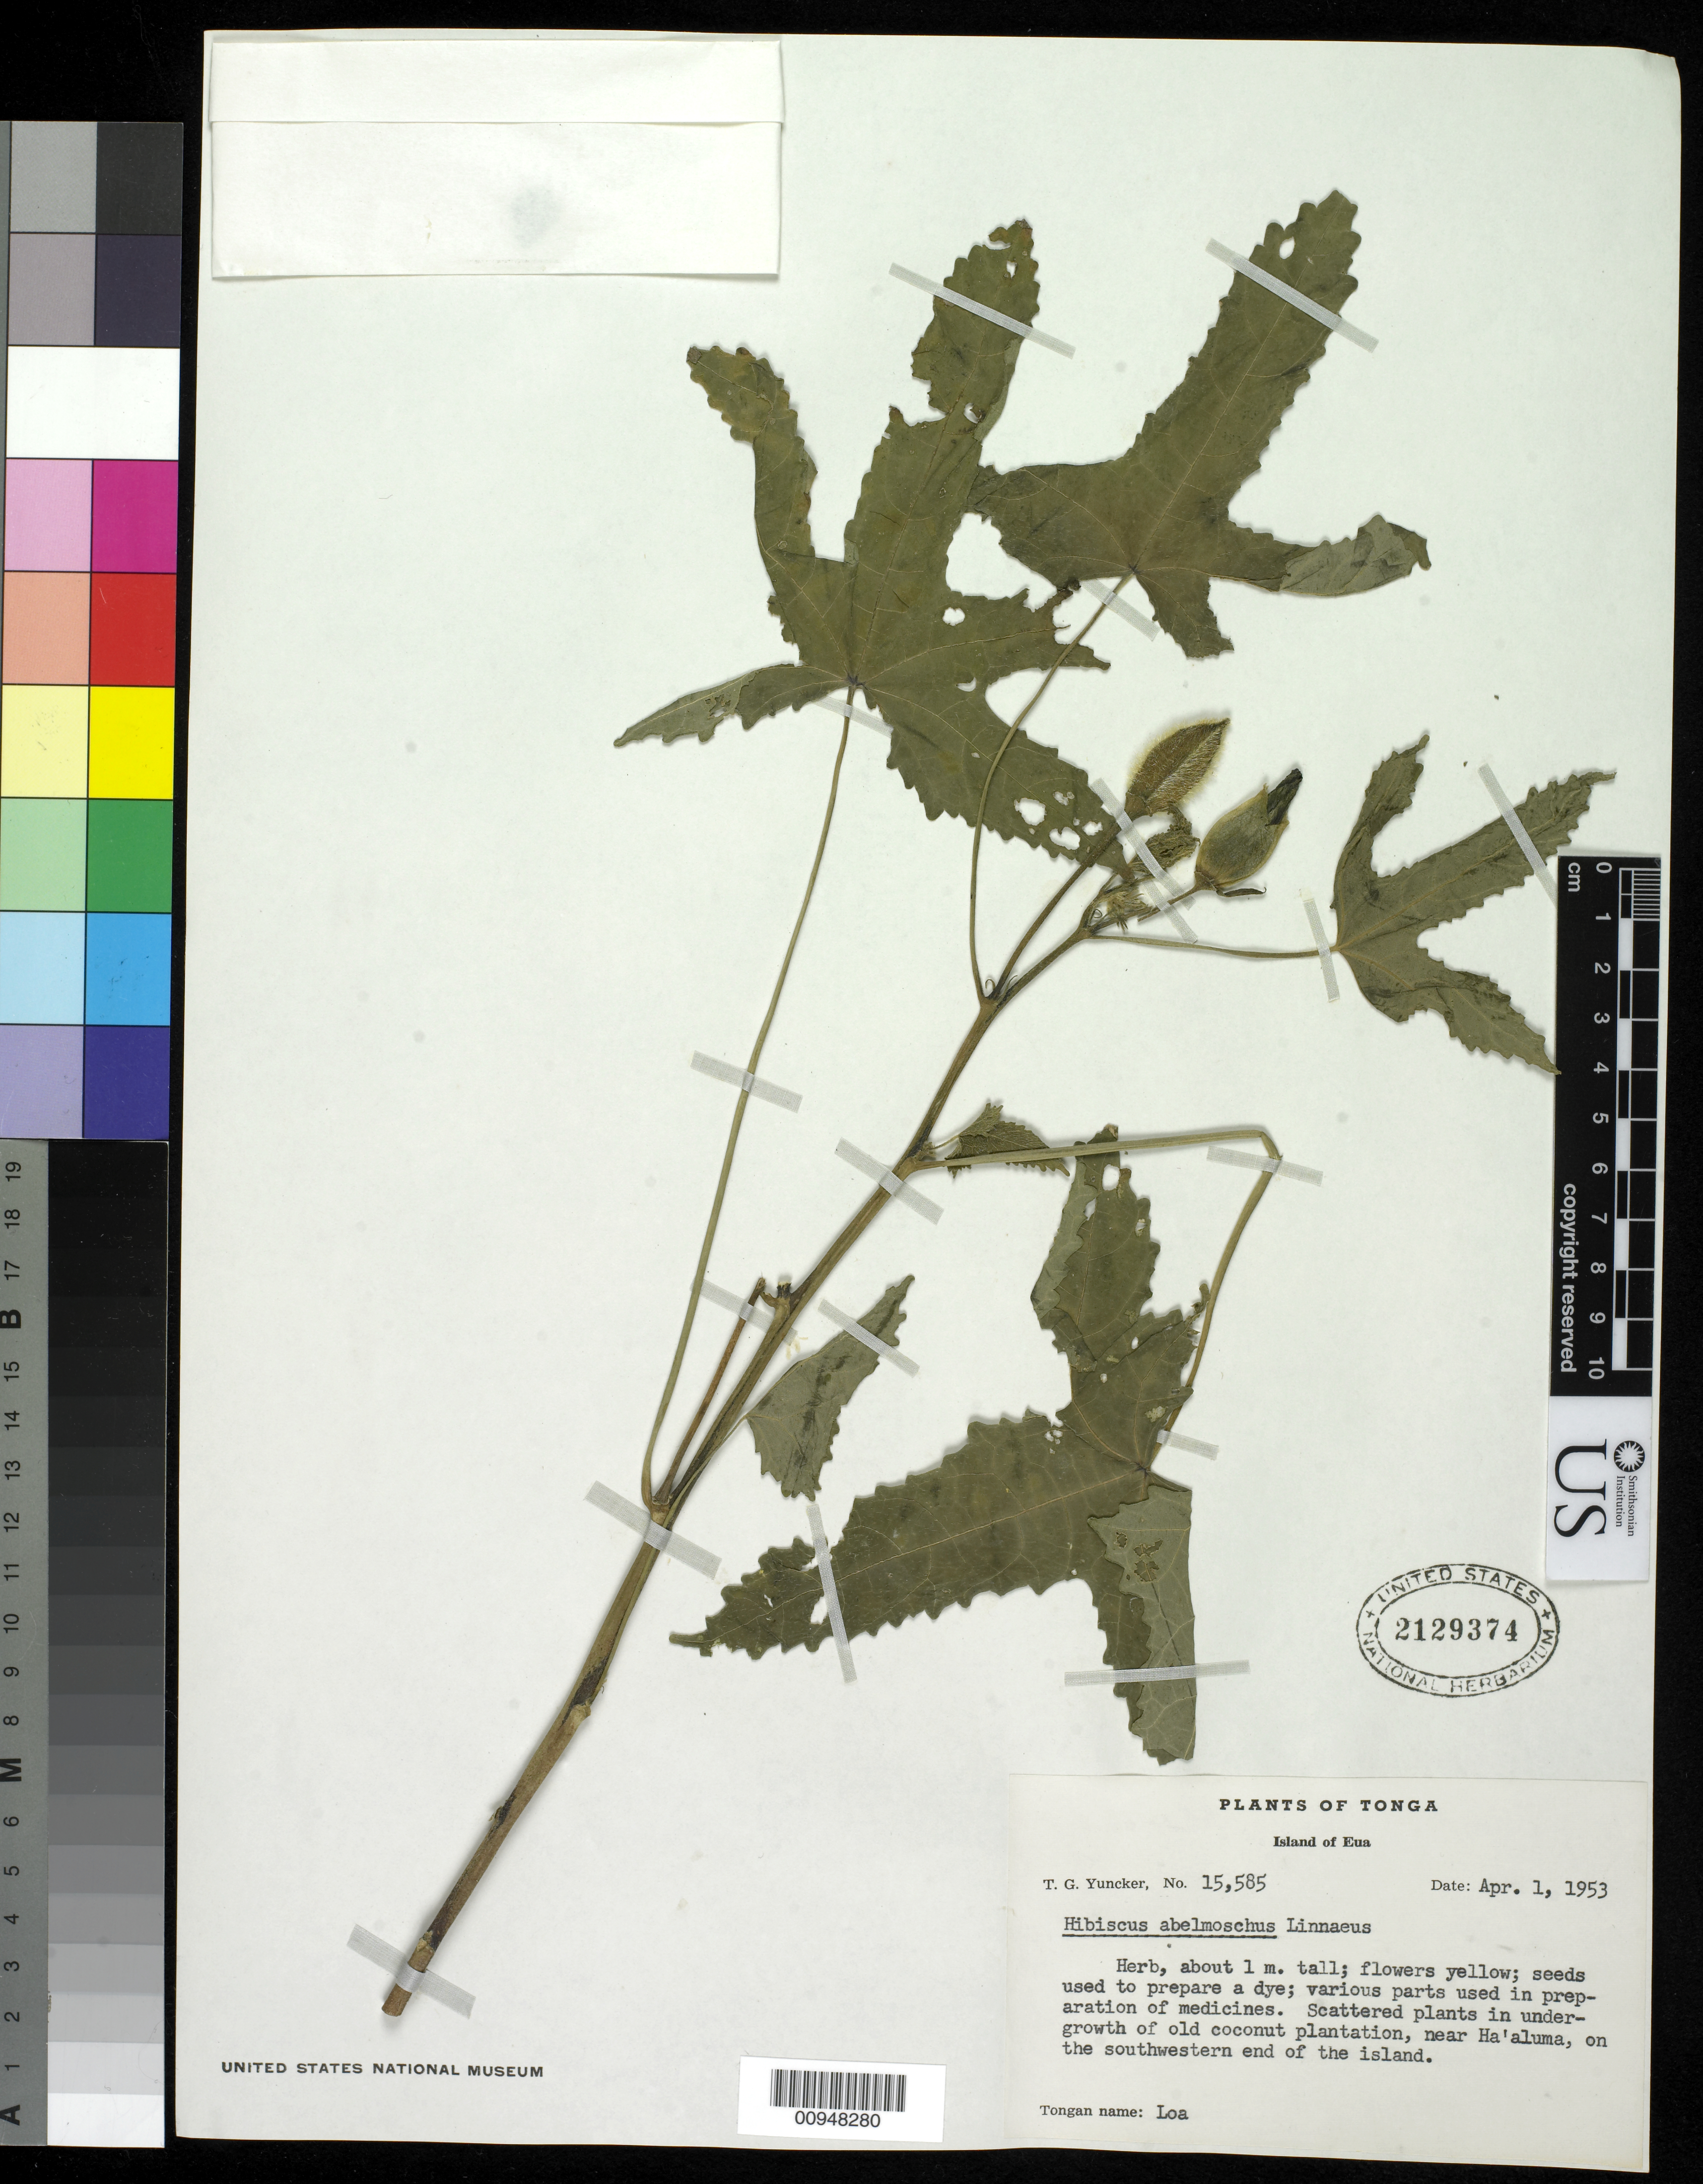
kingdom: Plantae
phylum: Tracheophyta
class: Magnoliopsida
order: Malvales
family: Malvaceae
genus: Abelmoschus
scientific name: Abelmoschus moschatus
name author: Medik.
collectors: T. G. Yuncker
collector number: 15585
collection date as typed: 01 Apr 1953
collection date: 1953-04-01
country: Tonga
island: Eua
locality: In undergrowth of old coconut plantation, near Ha'aluma on the SW side of the island.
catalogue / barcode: US 2129374